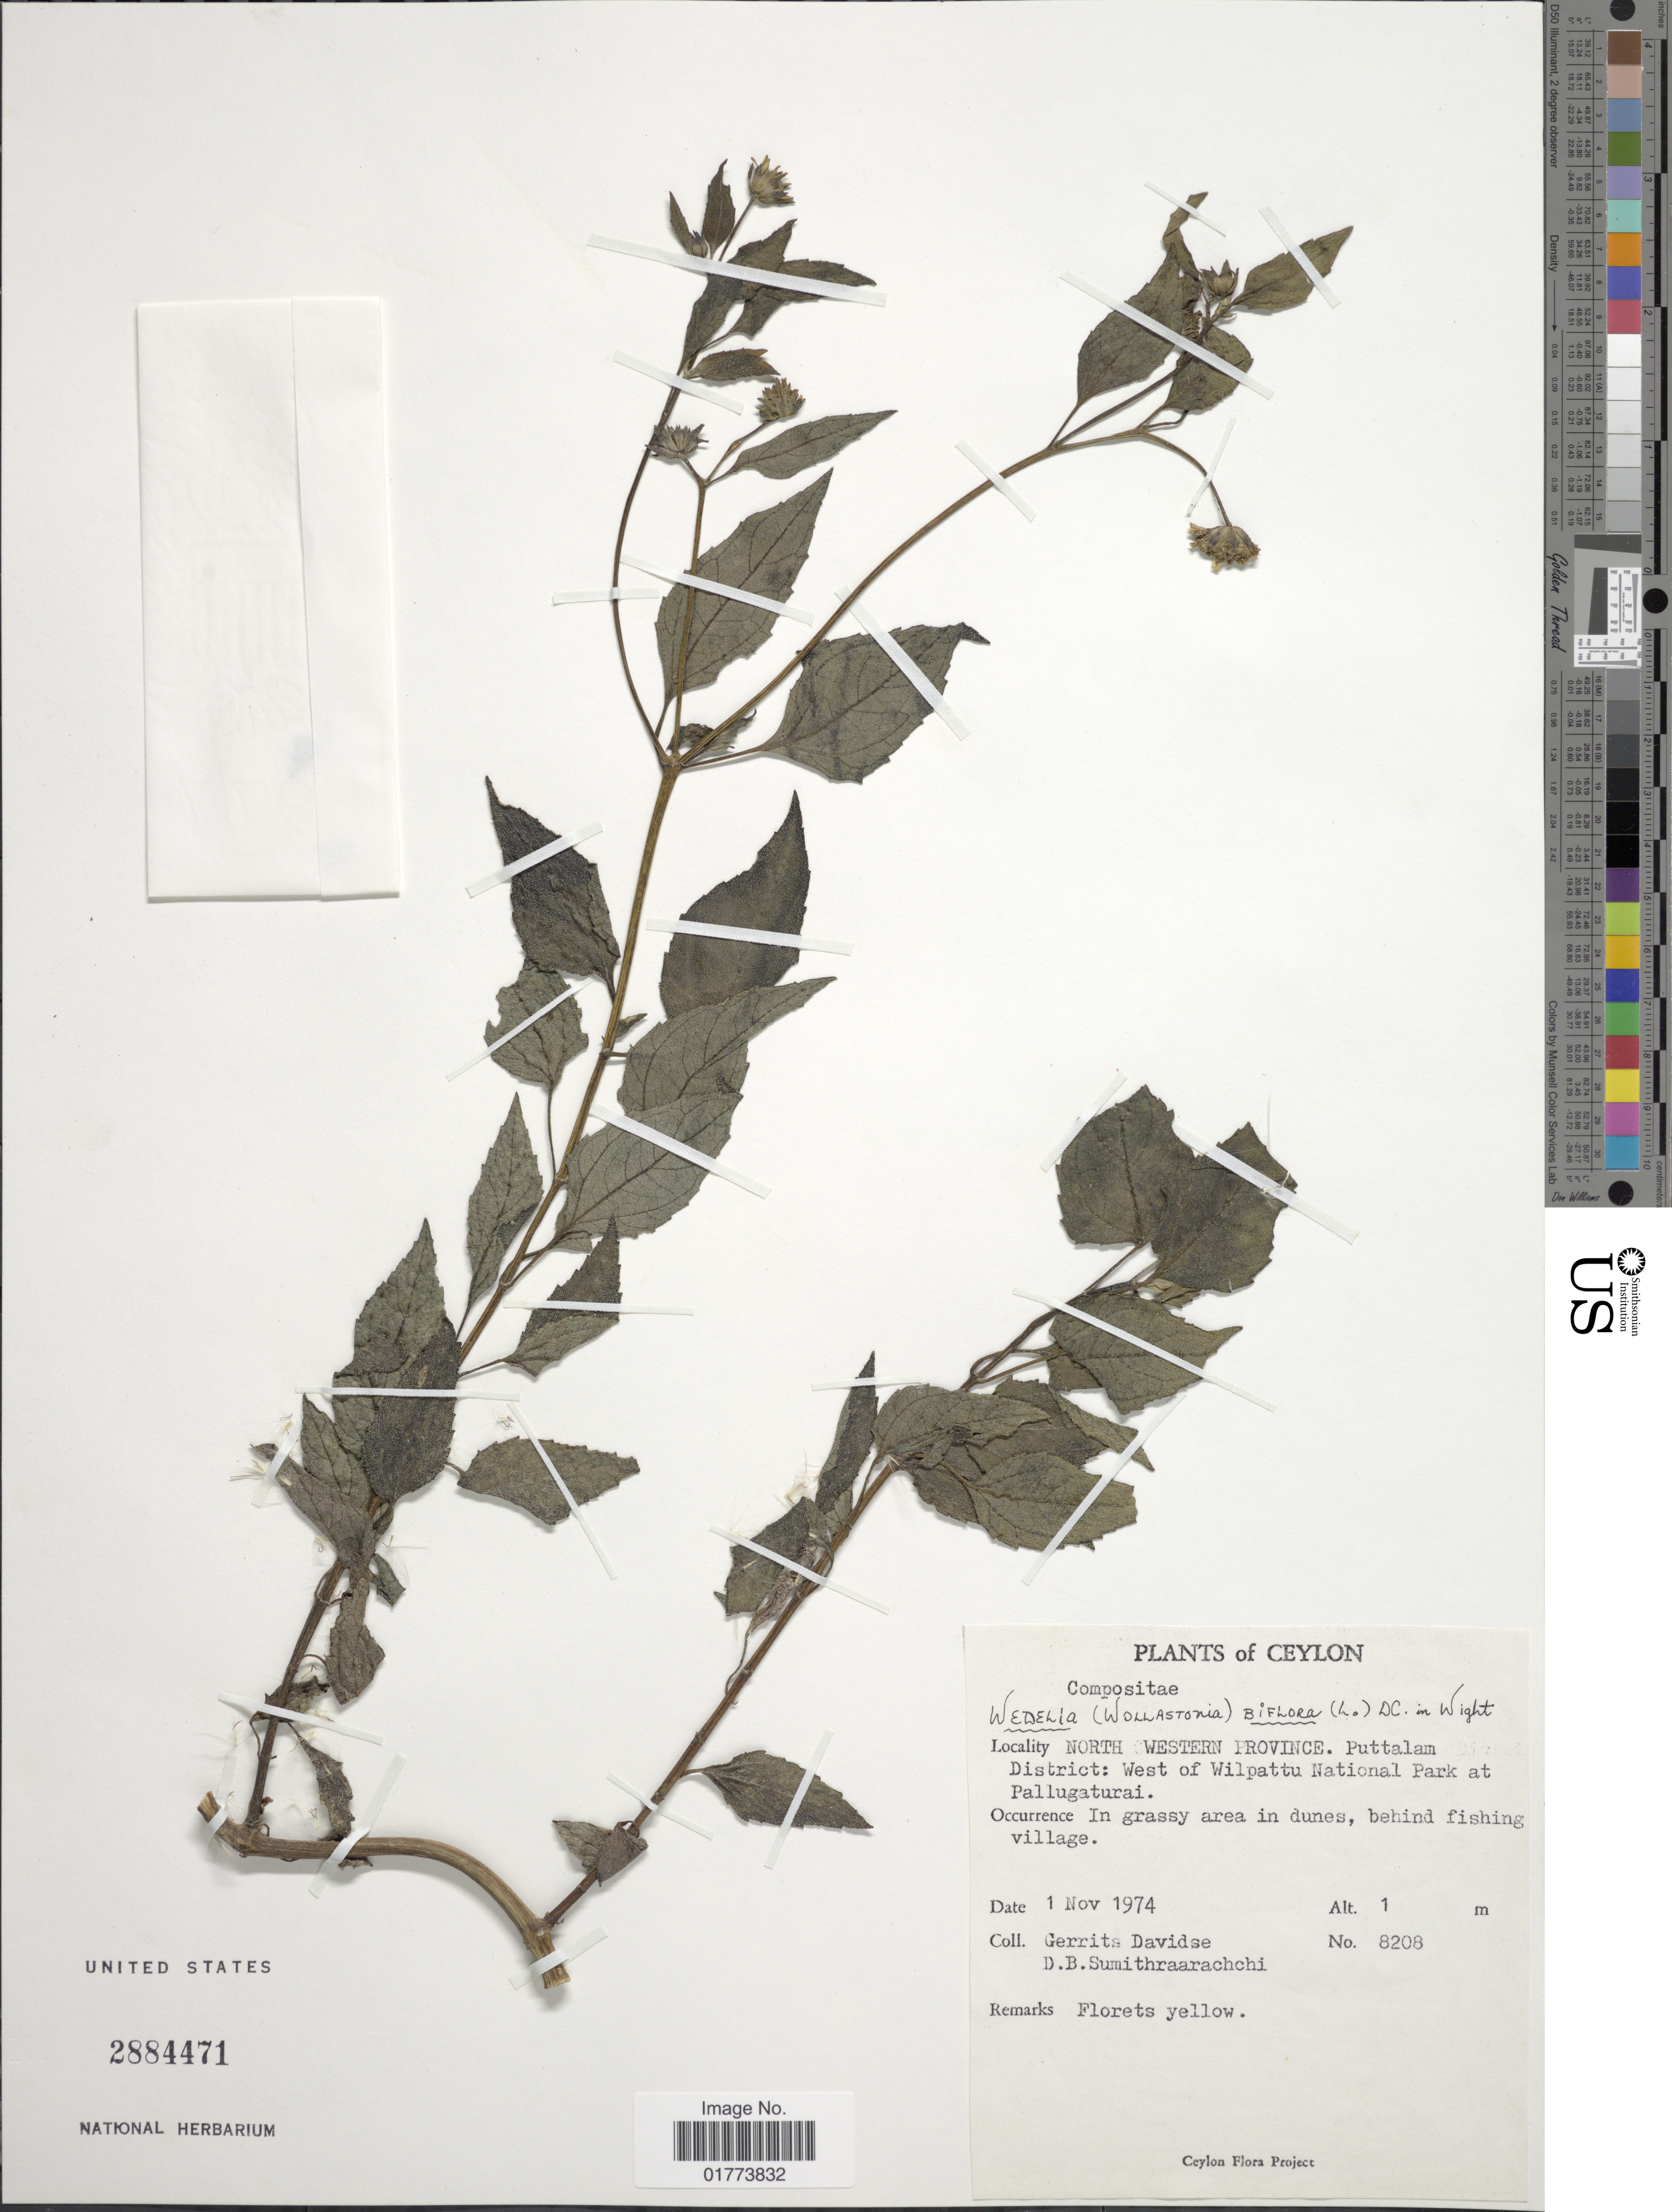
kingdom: Plantae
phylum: Tracheophyta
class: Magnoliopsida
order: Asterales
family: Asteraceae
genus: Wollastonia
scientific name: Wollastonia biflora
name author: (L.) DC.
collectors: G. Davidse & D. B. Sumithraarachchi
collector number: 8208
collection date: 1974-11-01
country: Sri Lanka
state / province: North Western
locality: Ceylon. North Western Province. Puttalam District: West of Wilpattu National Park at Pallugaturai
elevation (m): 1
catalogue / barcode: US 2884471